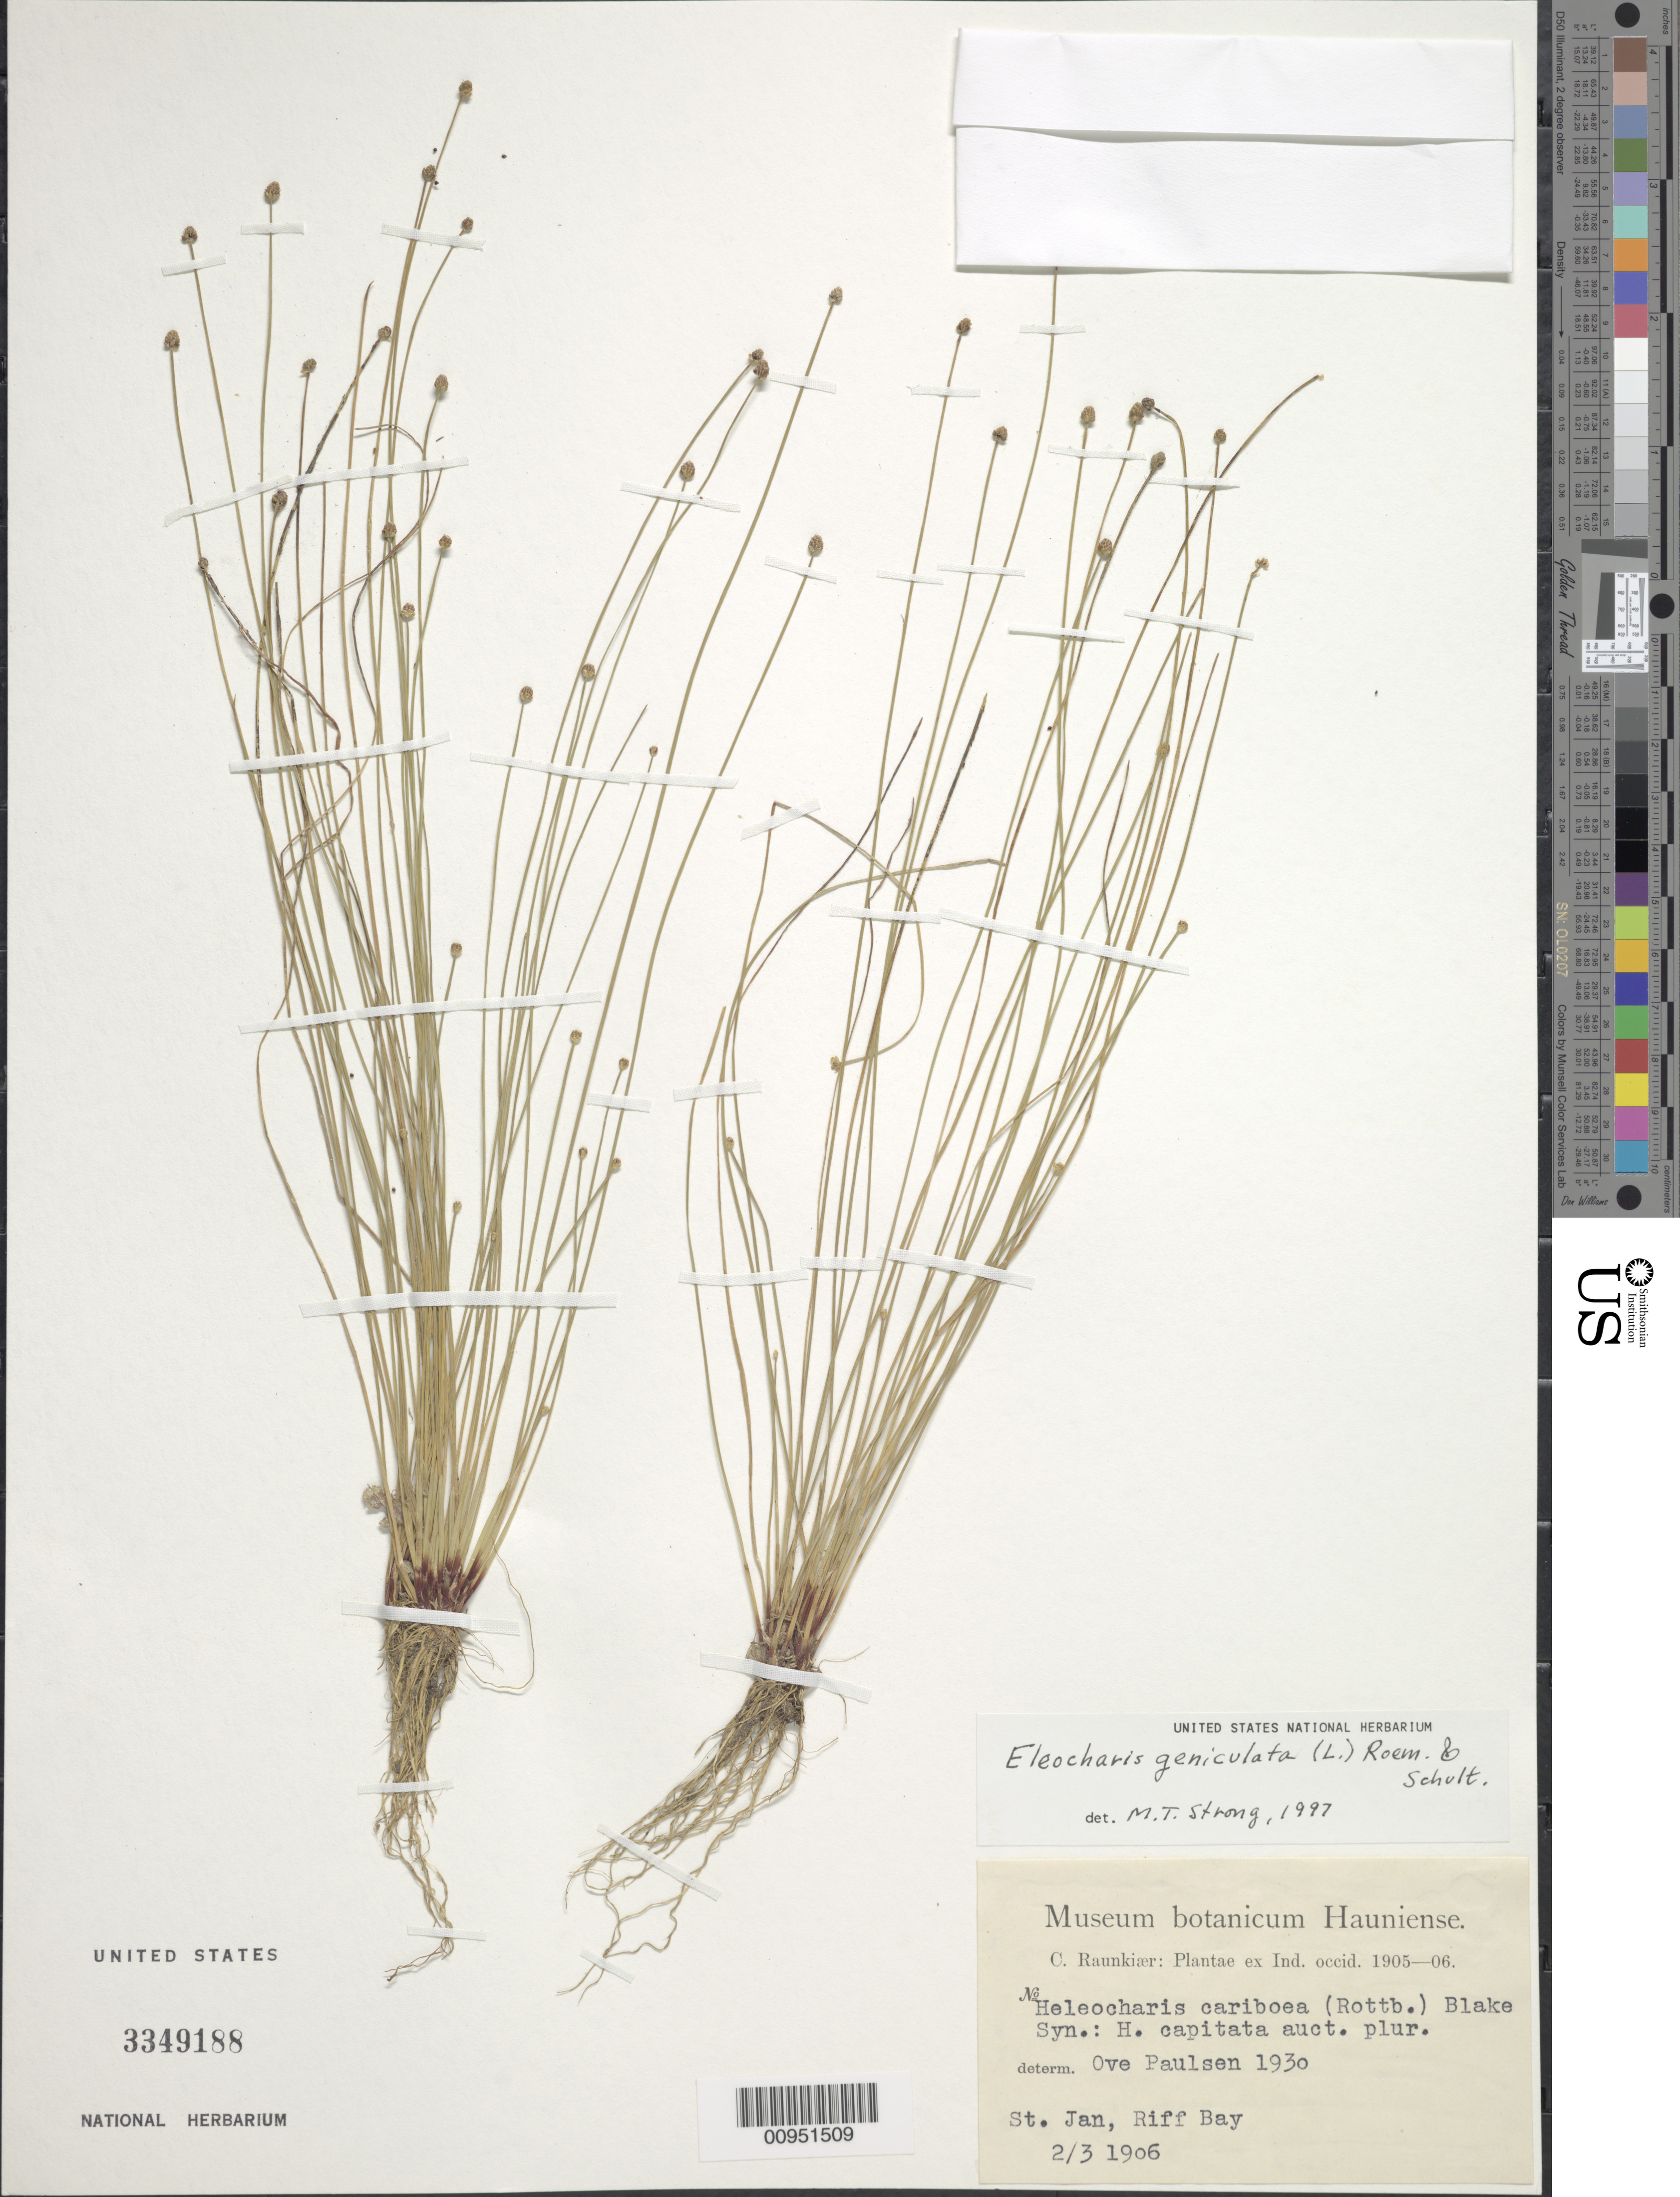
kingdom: Plantae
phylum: Tracheophyta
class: Liliopsida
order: Poales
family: Cyperaceae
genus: Eleocharis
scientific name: Eleocharis geniculata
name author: (L.) Roem. & Schult.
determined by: Strong, M. T., (US), Smithsonian Institution - National Museum of Natural History (UNITED STATES)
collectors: C. Raunckiær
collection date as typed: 02 Mar 1906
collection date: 1906-03-02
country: U.S. Virgin Islands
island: St. John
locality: Riff Bay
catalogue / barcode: US 3349188